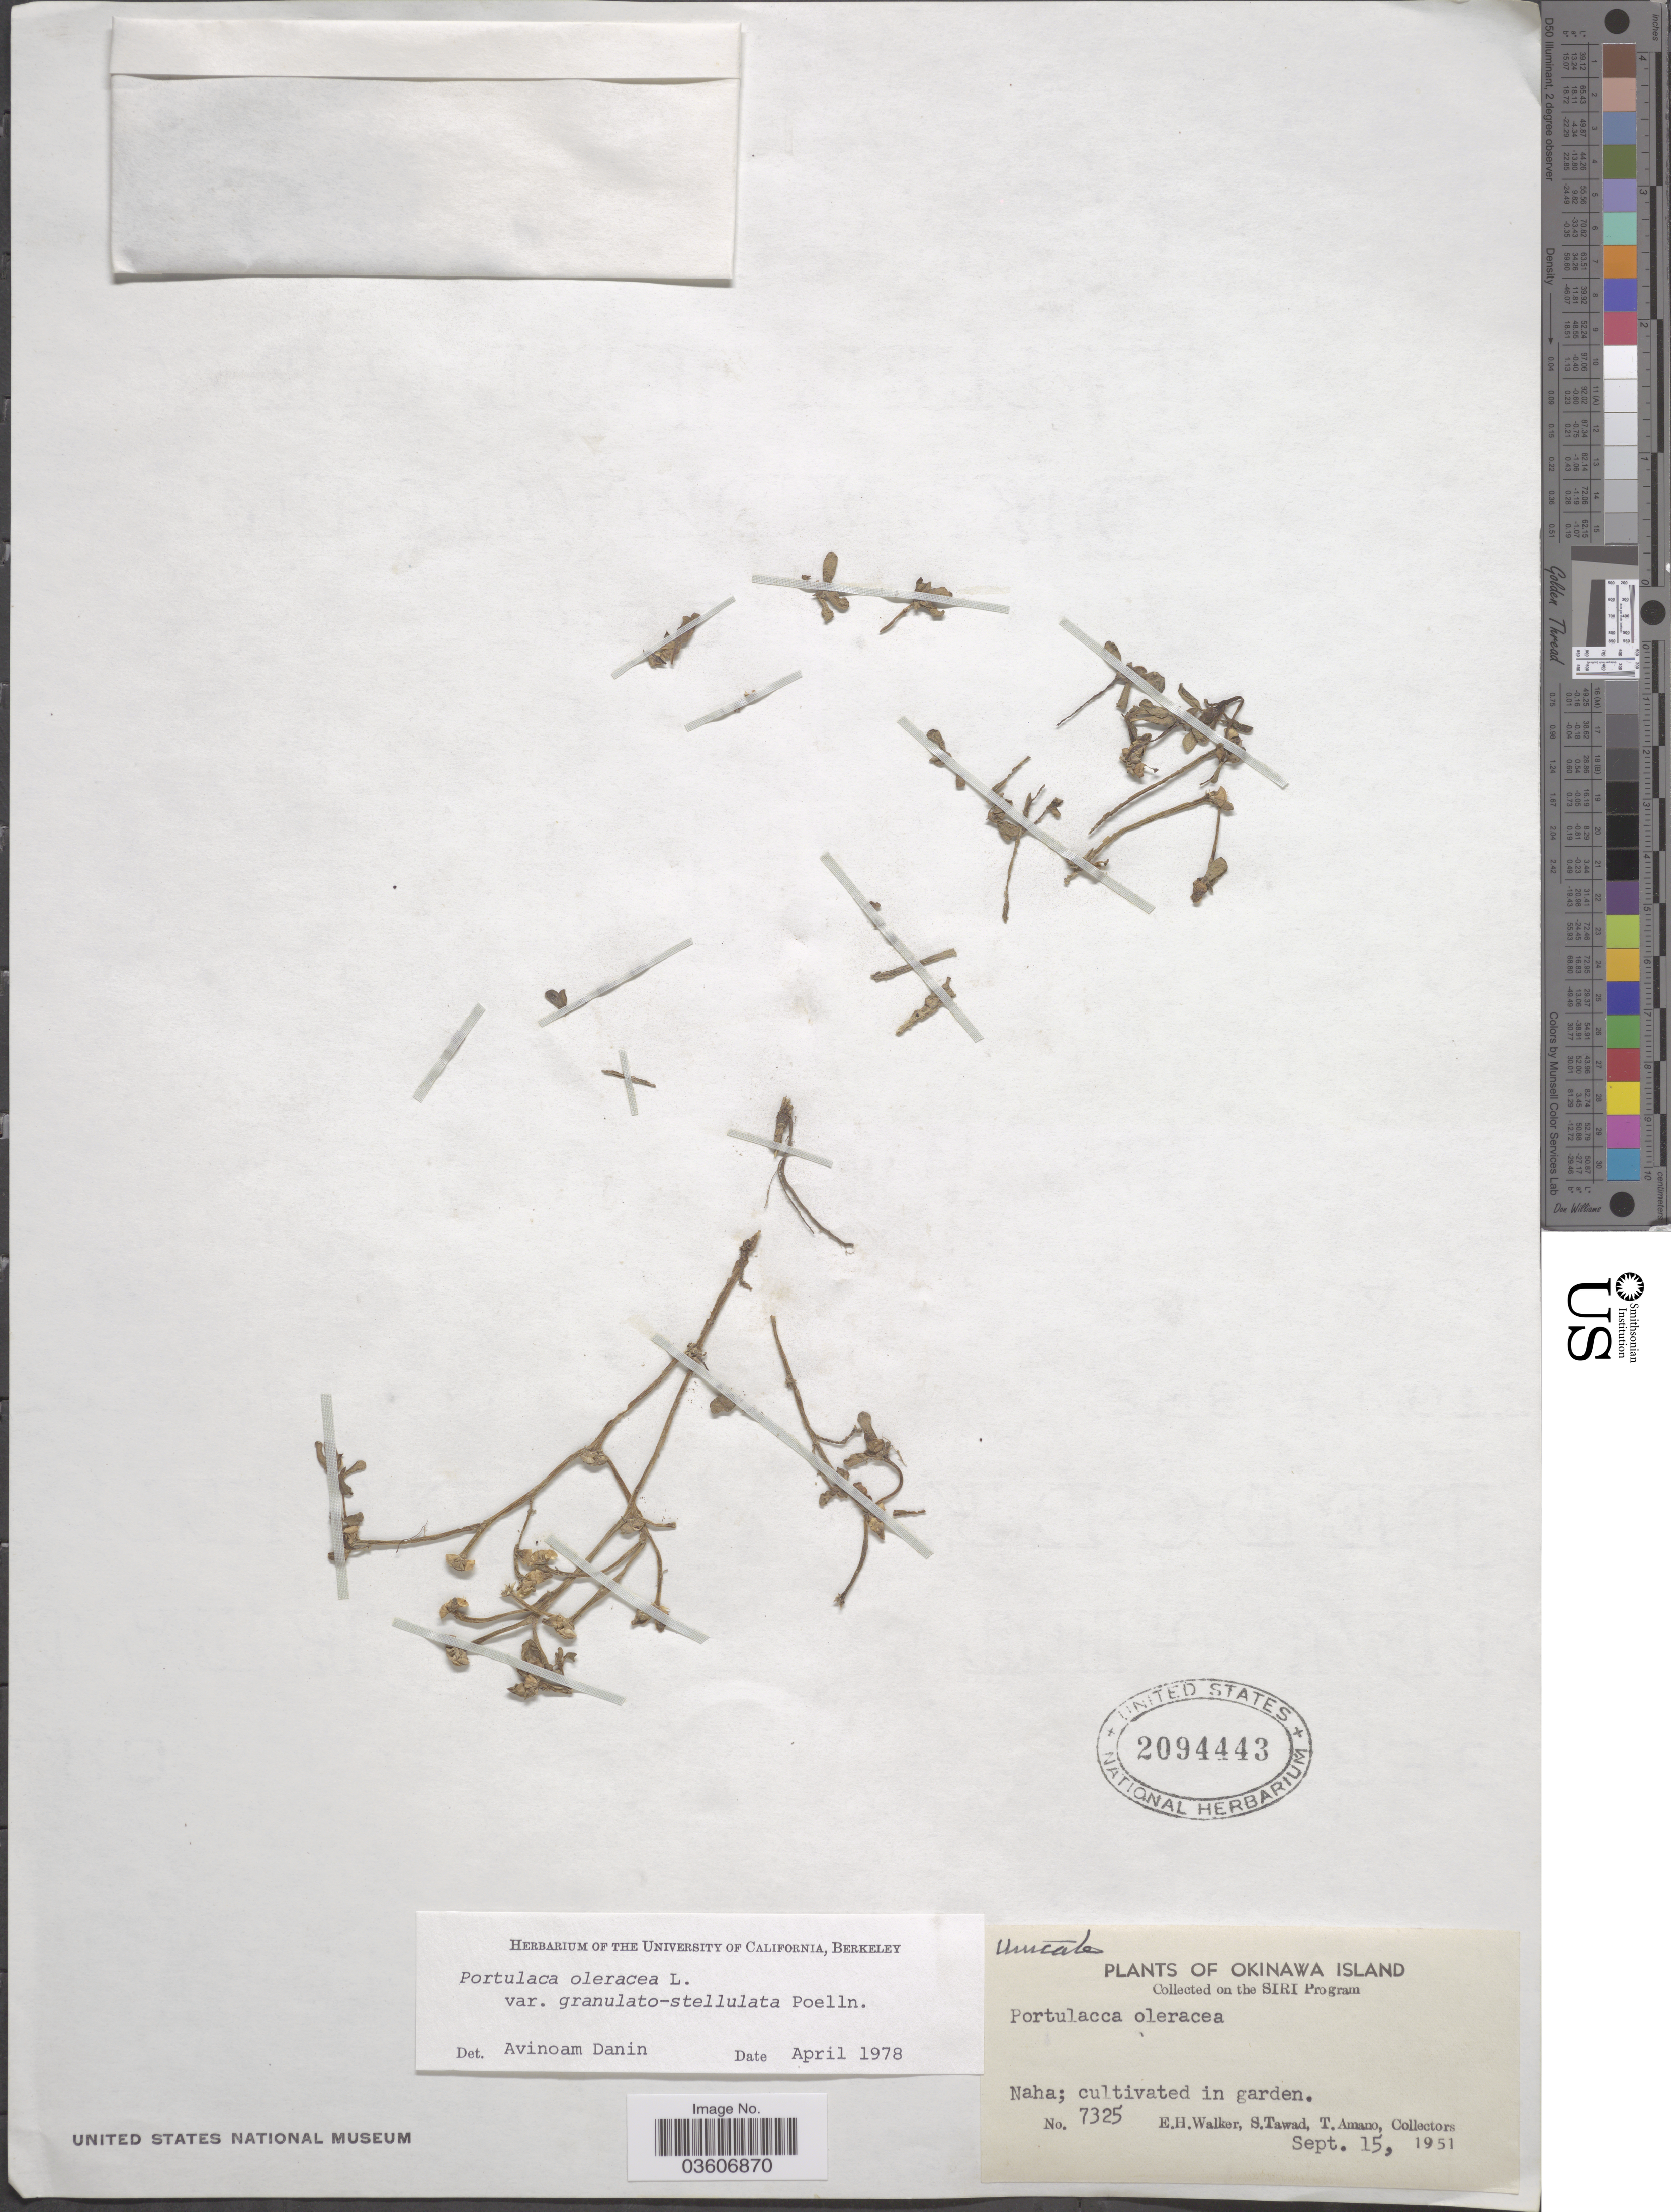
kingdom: Plantae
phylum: Tracheophyta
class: Magnoliopsida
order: Caryophyllales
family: Portulacaceae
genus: Portulaca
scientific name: Portulaca oleracea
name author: L.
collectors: E. H. Walker, S. Tawad & T. Amano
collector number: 7325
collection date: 1951-09-15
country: Japan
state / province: Okinawa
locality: Okinawa Island. Naha; Cultivated in garden.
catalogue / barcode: US 2094443